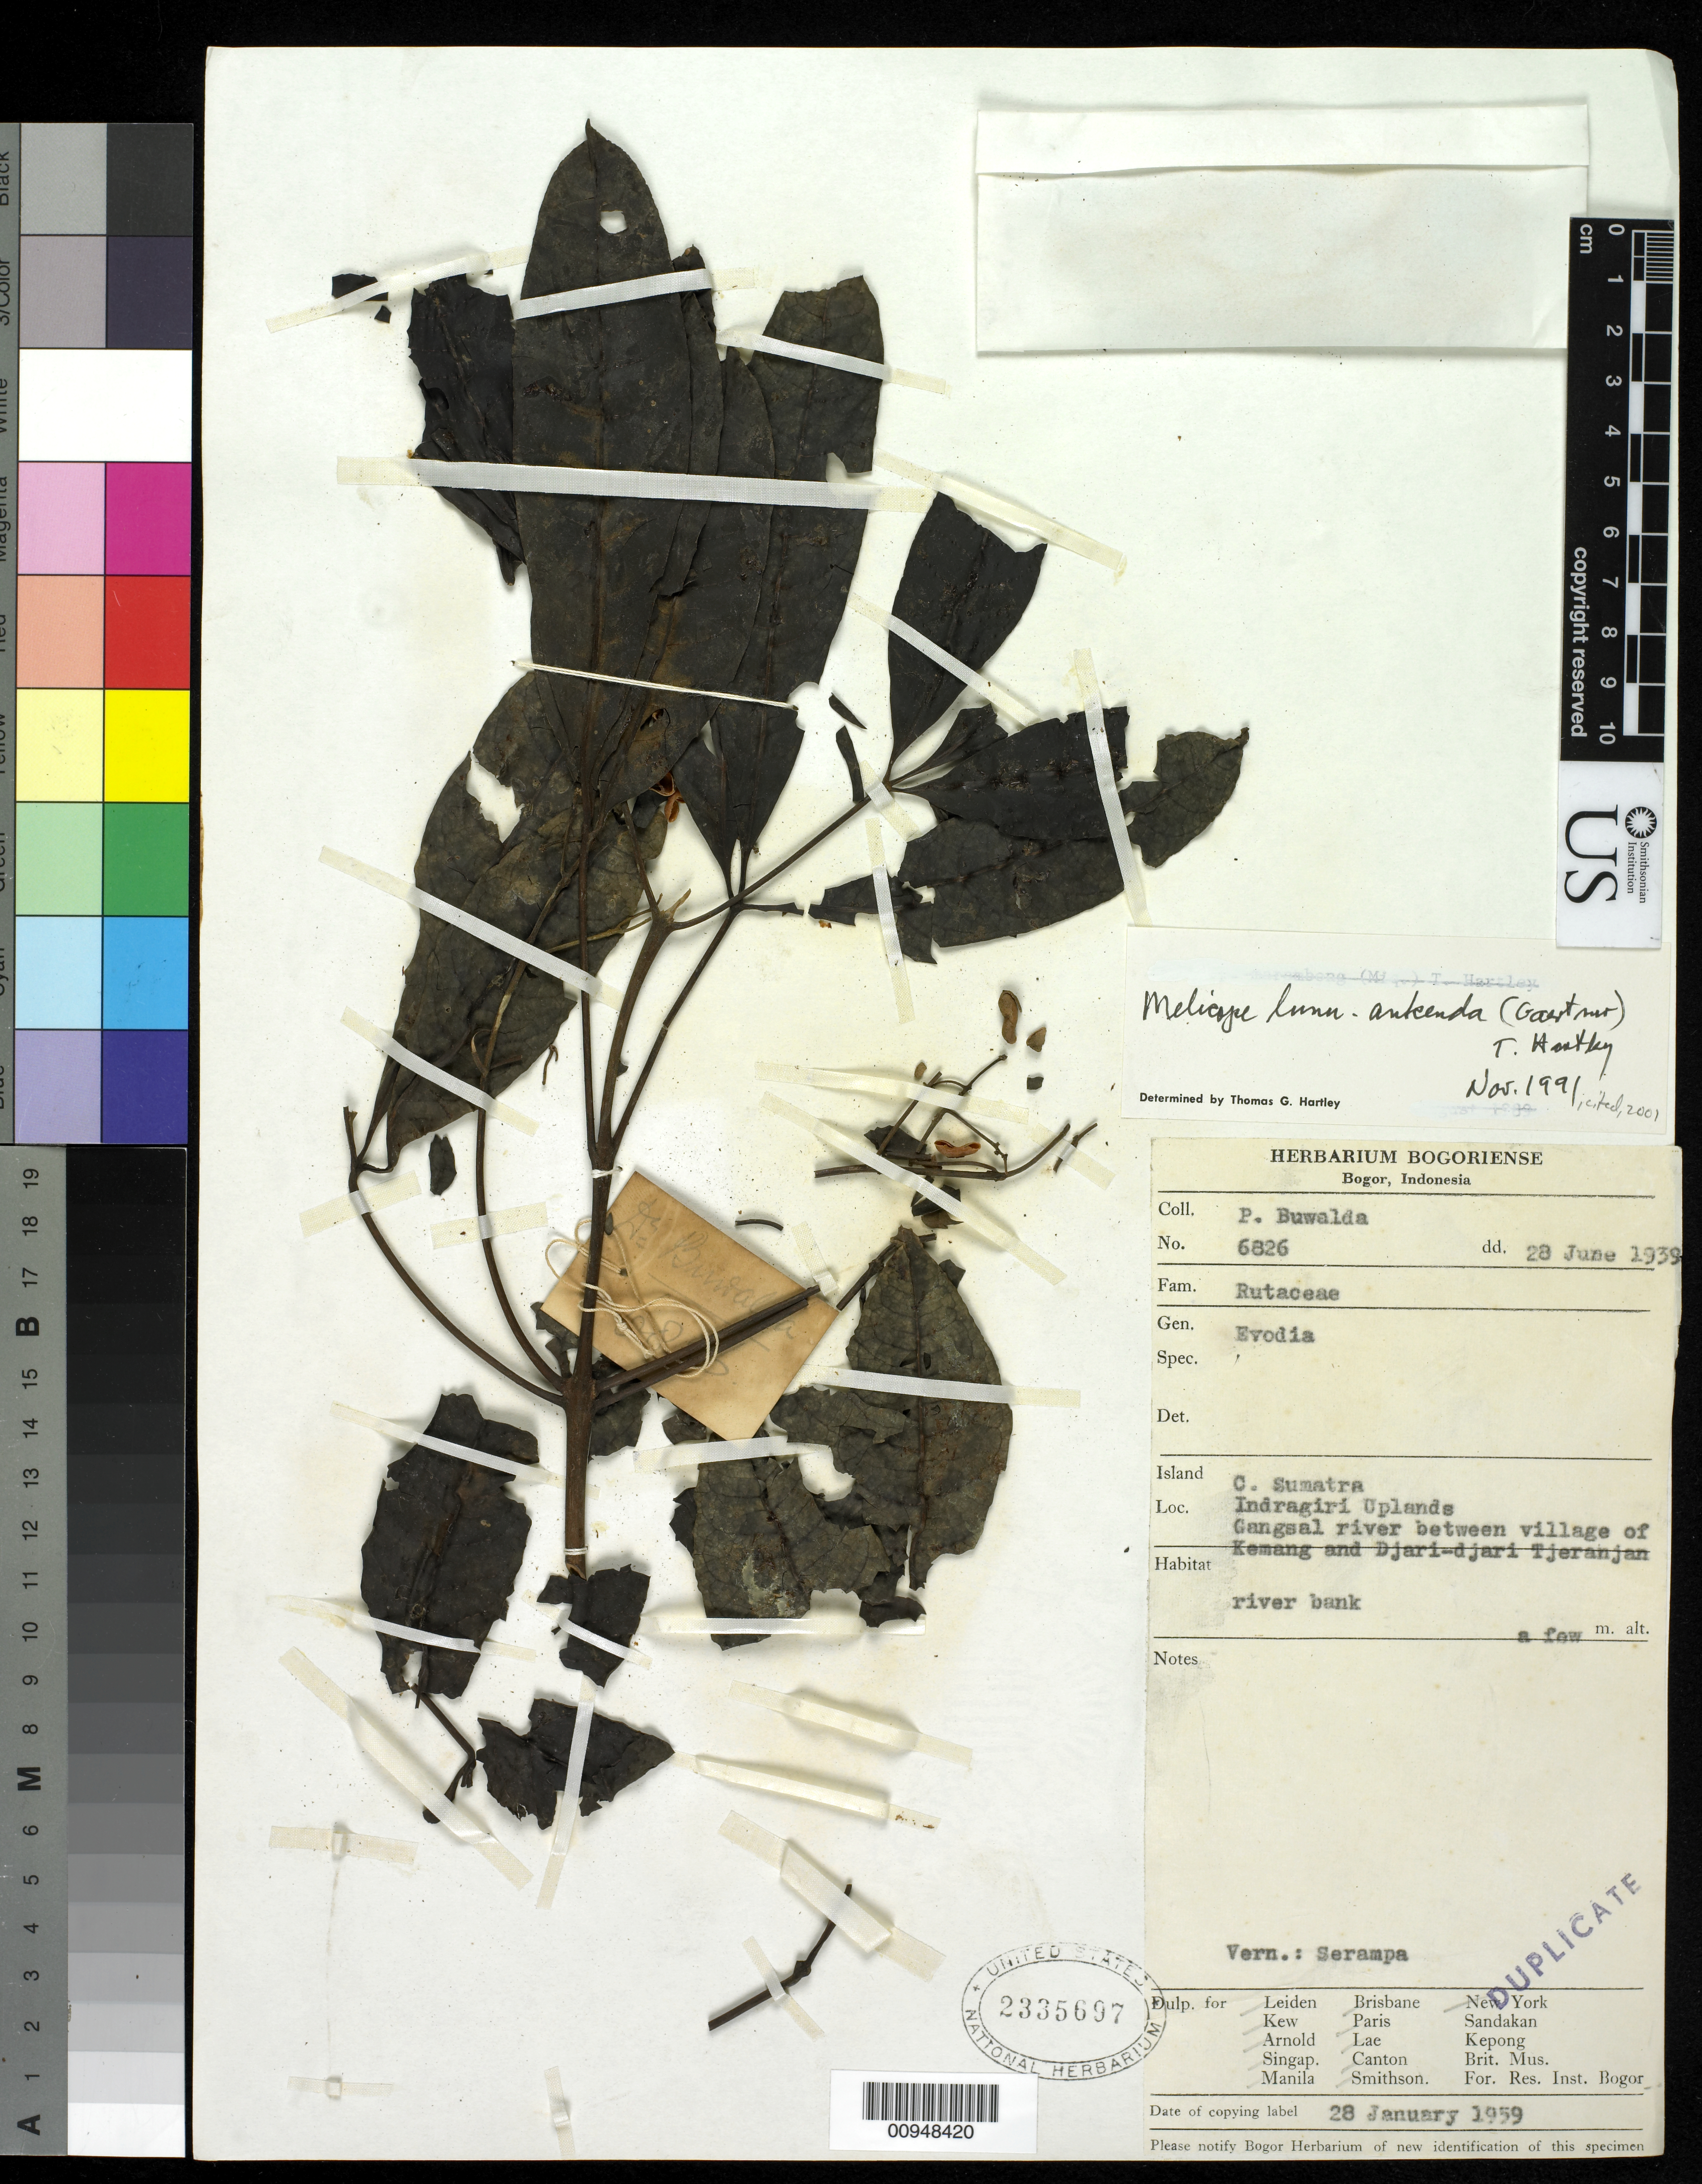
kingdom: Plantae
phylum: Tracheophyta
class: Magnoliopsida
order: Sapindales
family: Rutaceae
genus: Melicope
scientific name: Melicope lunu-ankenda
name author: (Gaertn.) T.G. Hartley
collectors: P. Buwalda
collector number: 6826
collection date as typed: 28 Jun 1939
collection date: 1939-06-28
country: Indonesia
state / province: Sumatra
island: Sumatra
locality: C. Sumatra Indragiri Uplands Gangsal river between village of Kemang and Djari-djari Tjeranjan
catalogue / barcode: US 2335697